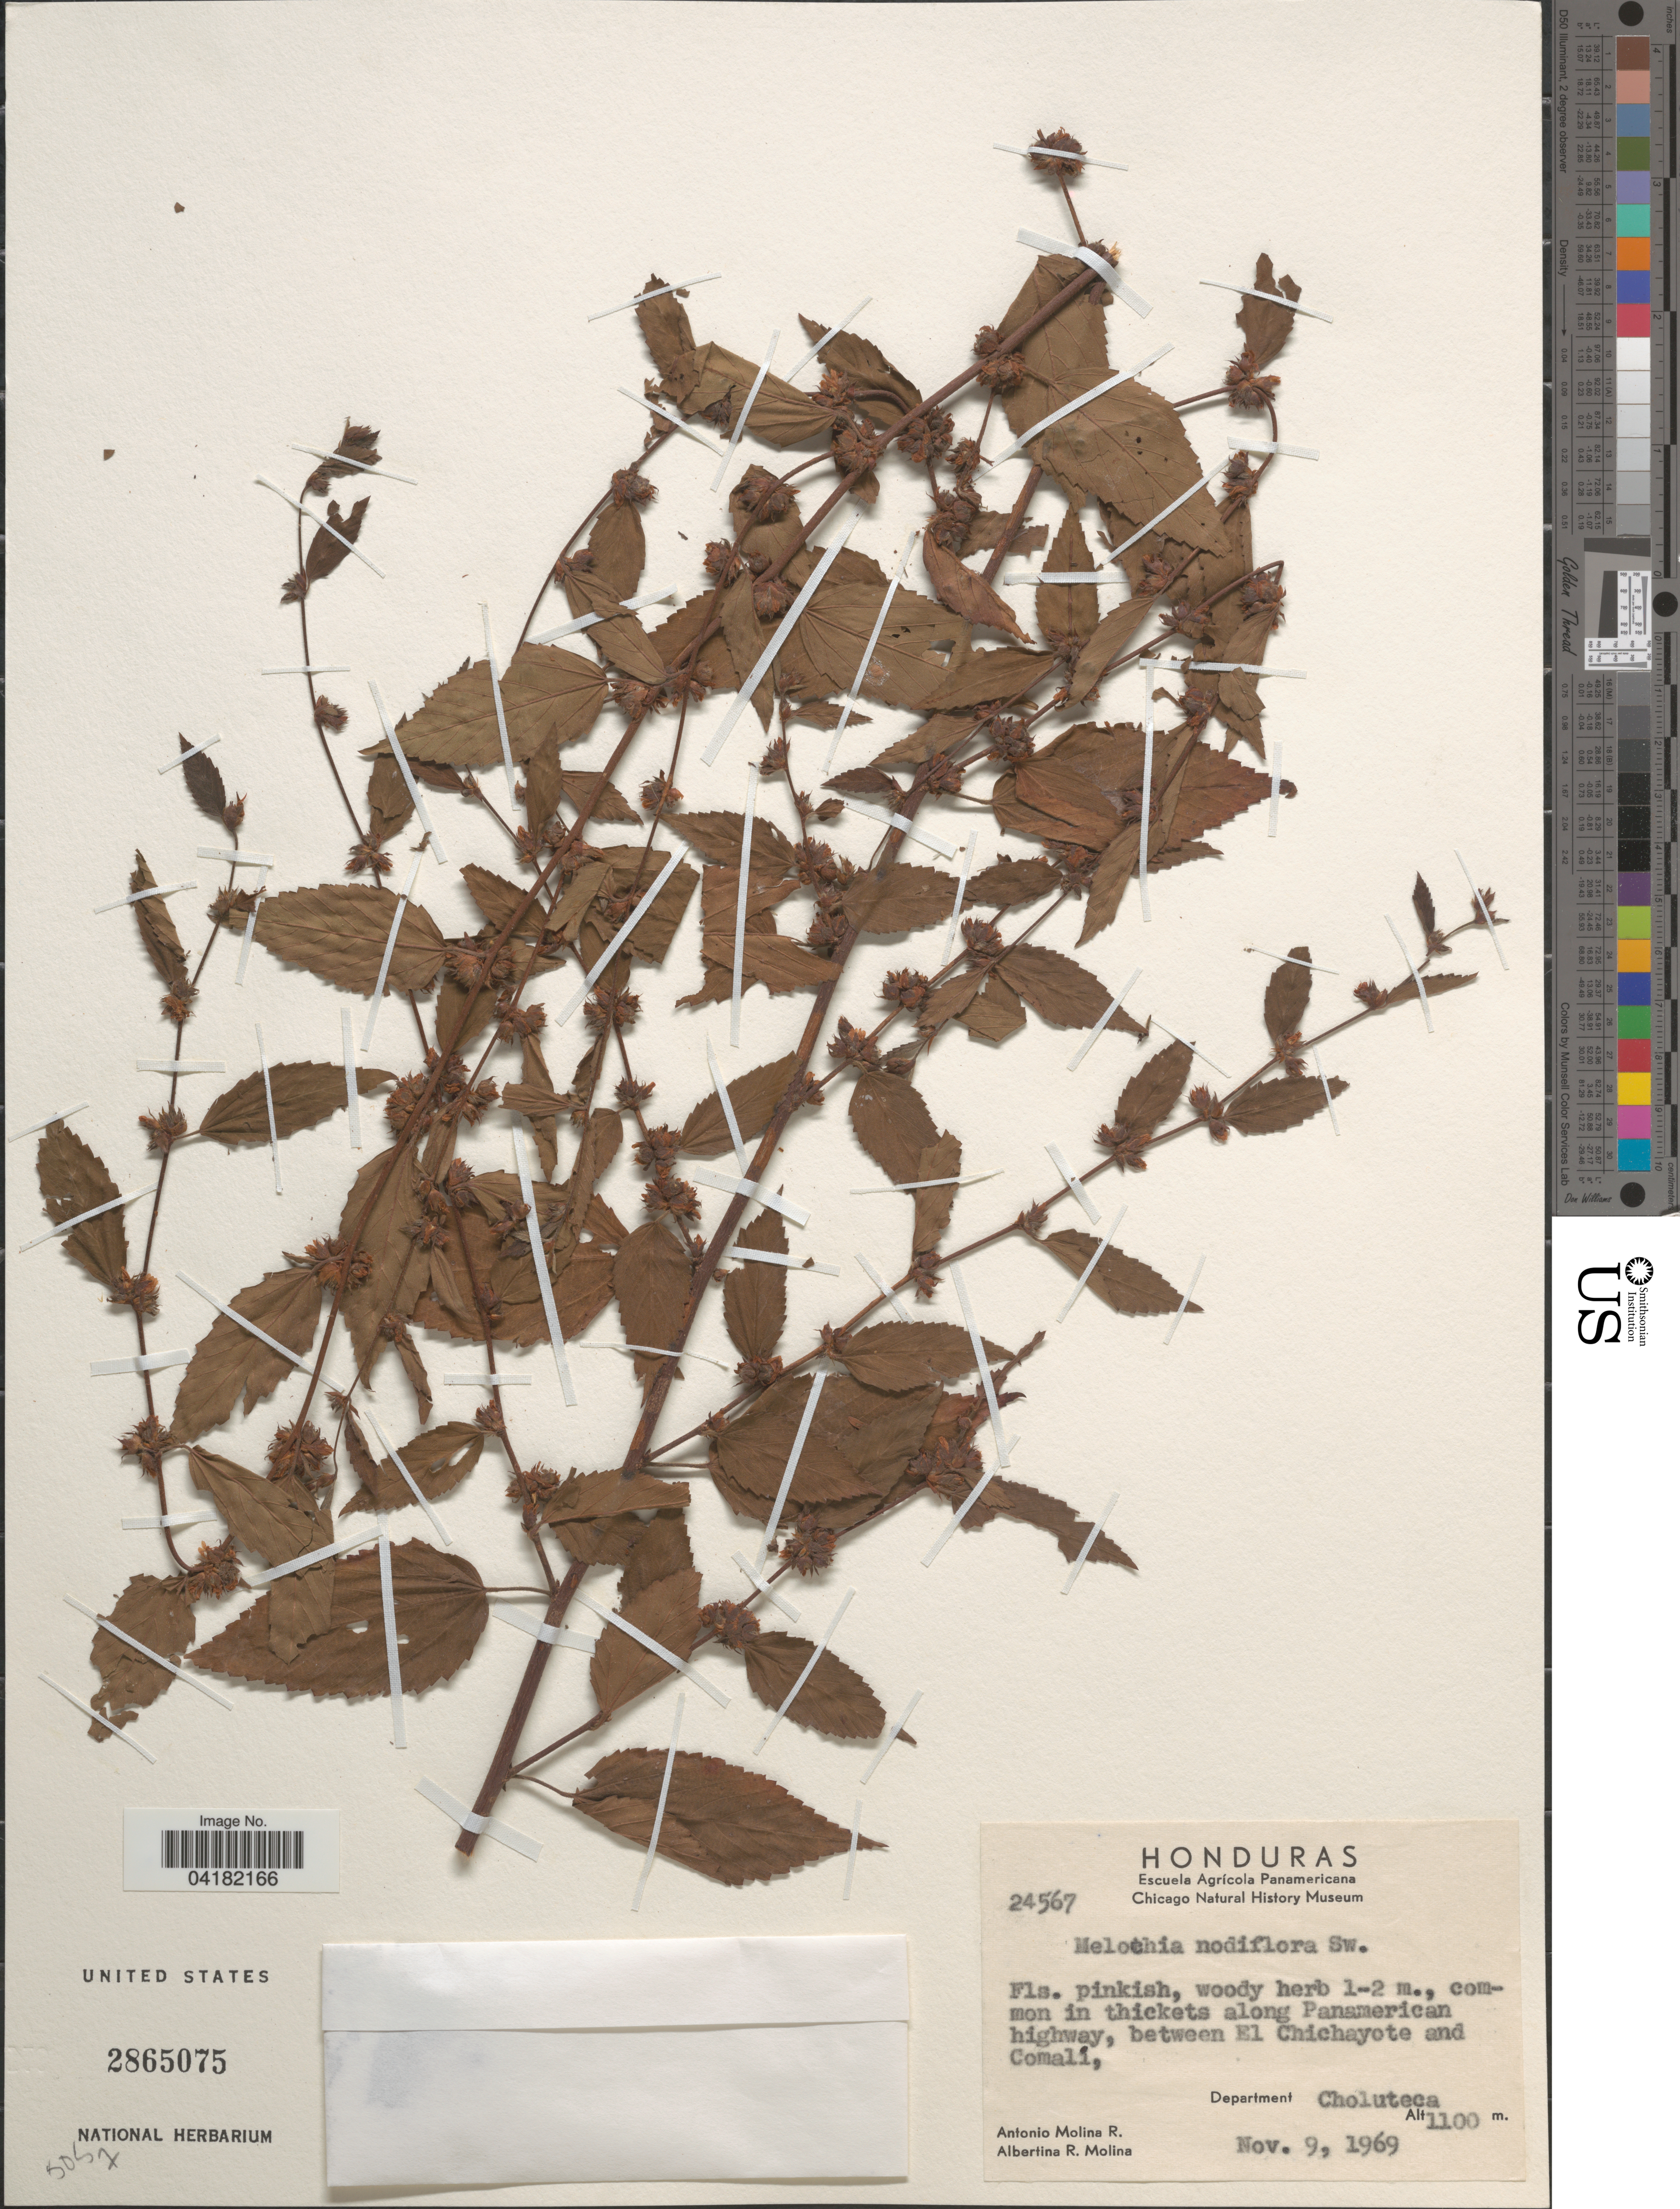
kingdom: Plantae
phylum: Tracheophyta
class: Magnoliopsida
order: Malvales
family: Malvaceae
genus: Melochia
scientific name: Melochia nodiflora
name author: Sw.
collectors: A. Molina R. & A. R. Molina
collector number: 24567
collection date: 1969-11-09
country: Honduras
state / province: Choluteca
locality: Common in thickets along Panamerican highway, between El Chichayote and Comalí, Department Choluteca.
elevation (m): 1100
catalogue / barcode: US 2865075